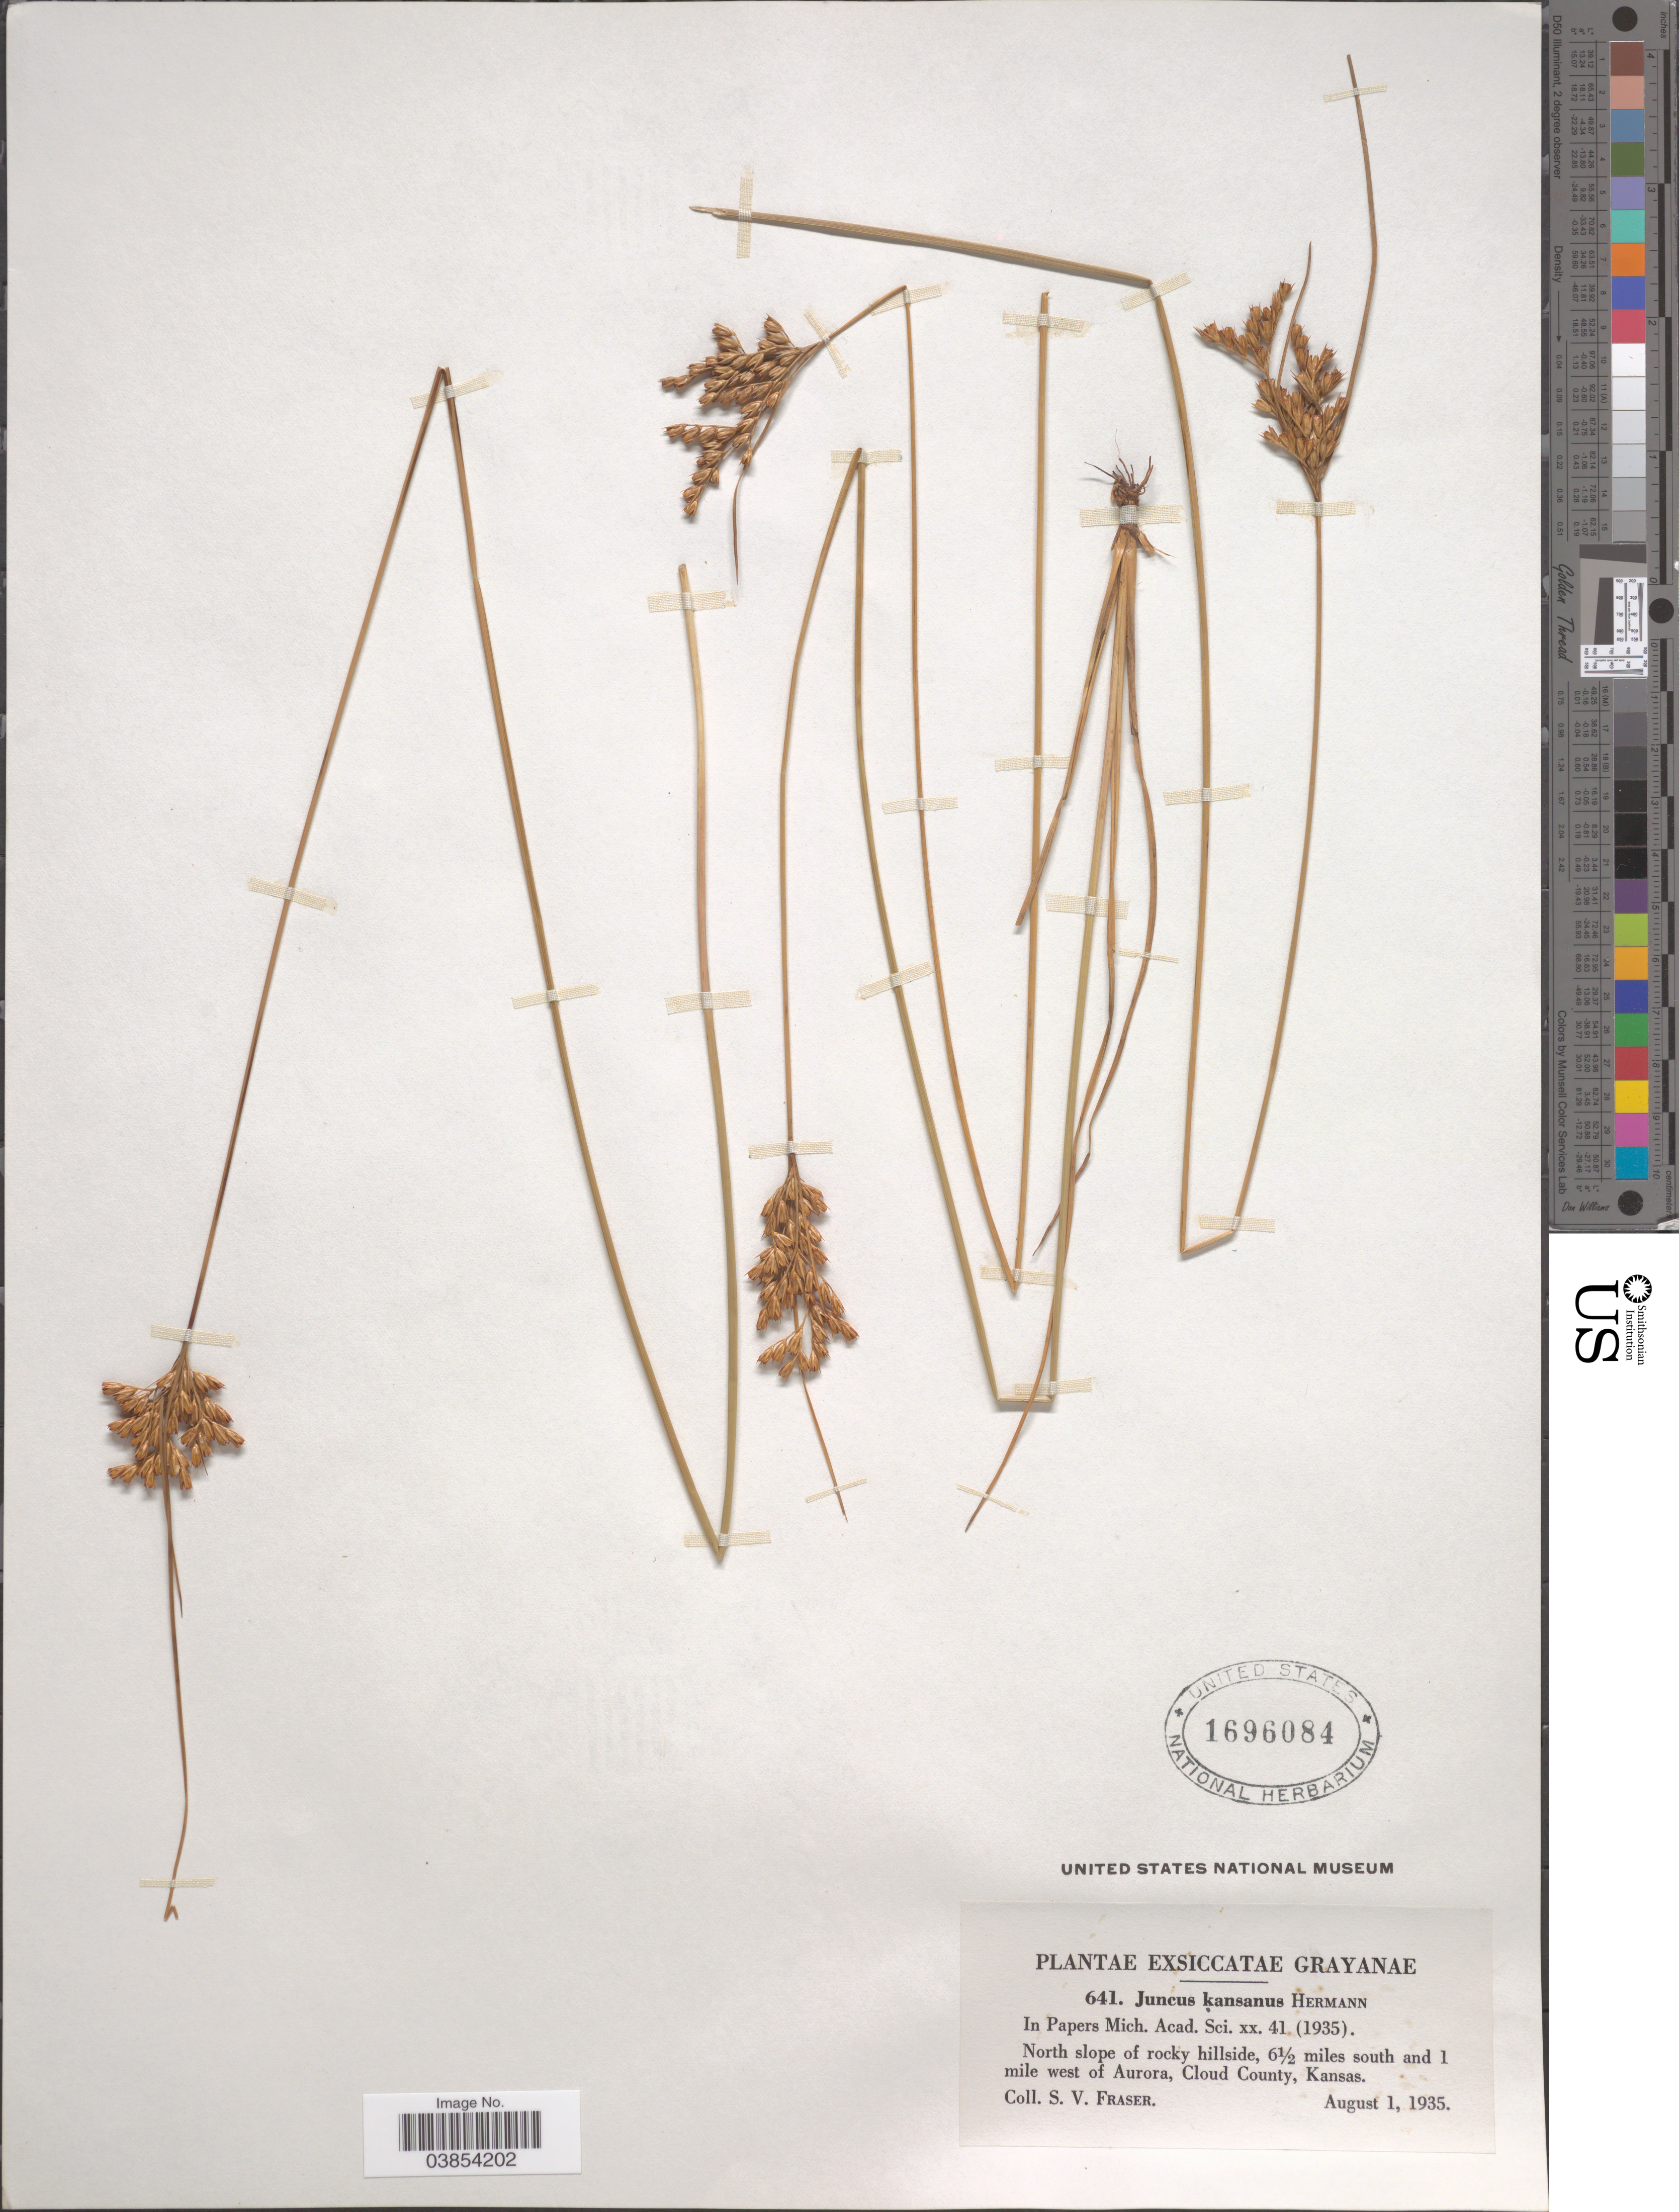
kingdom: Plantae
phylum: Tracheophyta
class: Liliopsida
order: Poales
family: Juncaceae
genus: Juncus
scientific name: Juncus kansanus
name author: F.J. Herm.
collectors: S. Fraser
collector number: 641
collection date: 1935-08-01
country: United States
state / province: Kansas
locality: North slope of rocky hillside, 6½ miles south and 1 mile west of Aurora, Cloud County.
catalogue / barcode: US 1696084